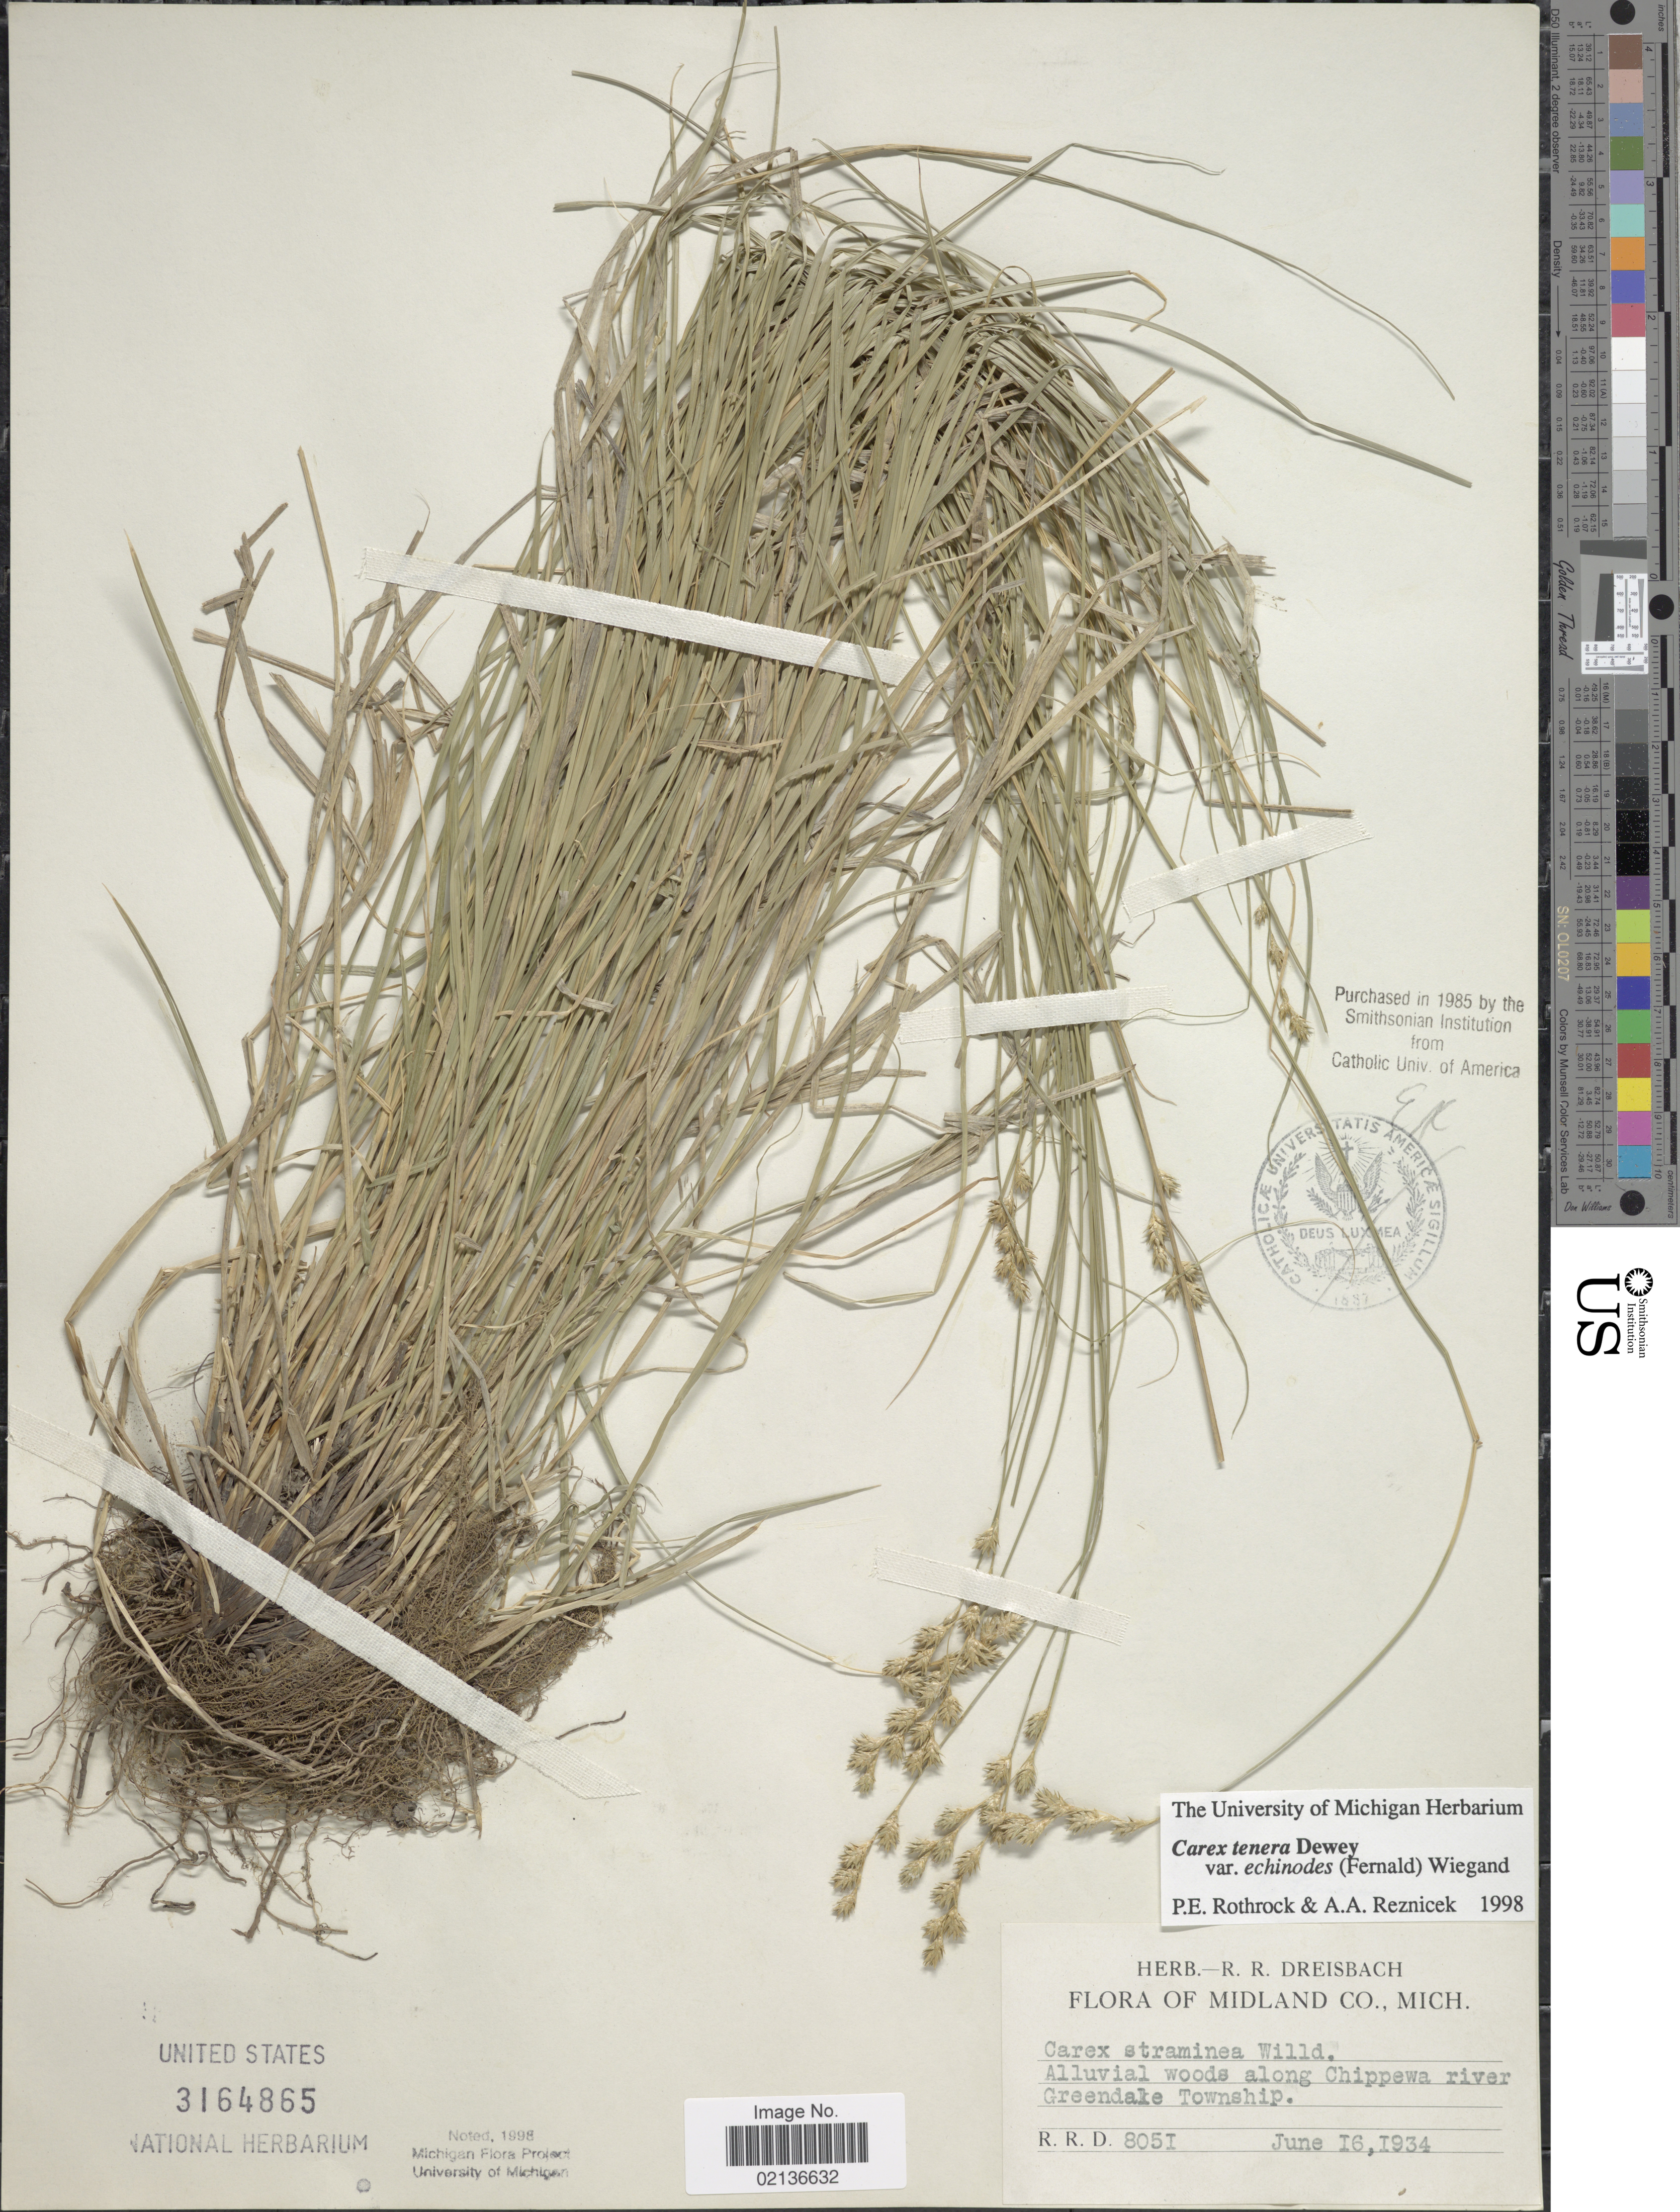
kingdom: Plantae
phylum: Tracheophyta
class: Liliopsida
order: Poales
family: Cyperaceae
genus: Carex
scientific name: Carex echinodes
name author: (Fernald) P. Rothr. et al.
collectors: R. Dreisbach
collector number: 8051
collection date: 1934-06-16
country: United States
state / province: Michigan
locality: Midland Co., Mich., Alluvial woods along Chippewa river Greendale Township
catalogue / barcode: US 3164865